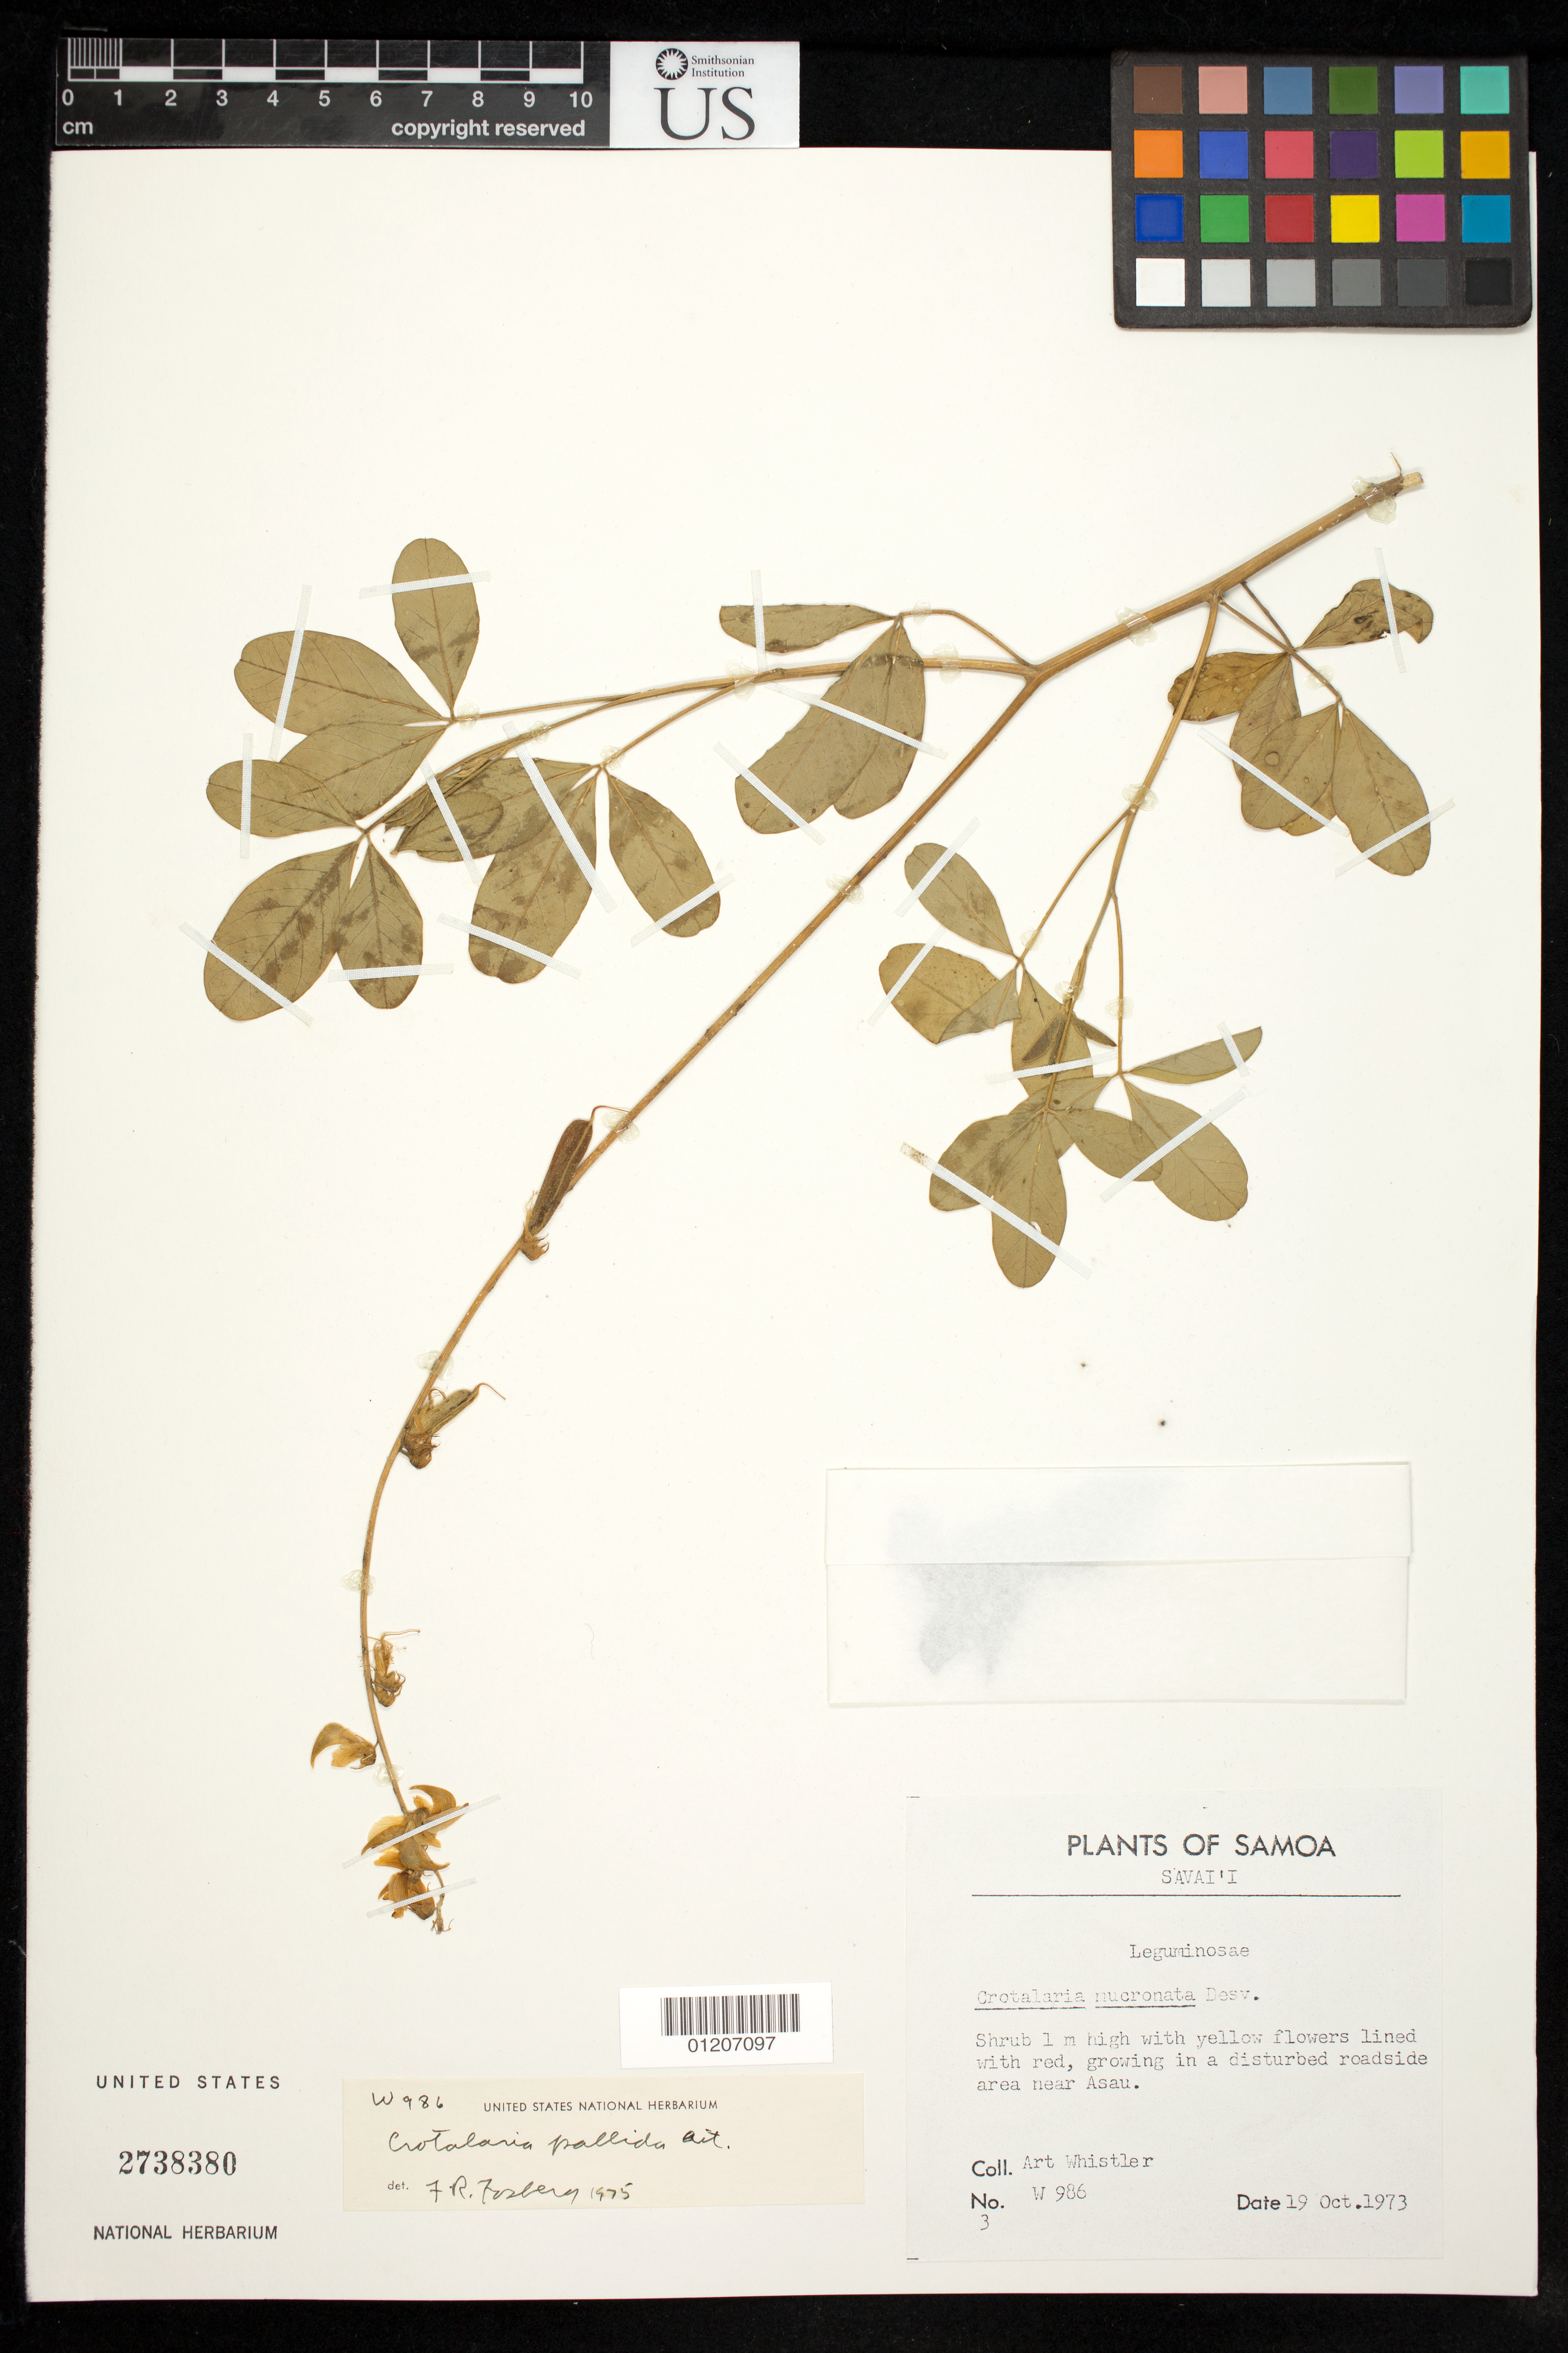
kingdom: Plantae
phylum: Tracheophyta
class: Magnoliopsida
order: Fabales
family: Fabaceae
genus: Crotalaria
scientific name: Crotalaria pallida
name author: Aiton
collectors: A. Whistler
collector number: W 986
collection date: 1973-10-19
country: Samoa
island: Savai'i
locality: Area near Asau.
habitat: Growing in a tisturbed roadside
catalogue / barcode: US 2738380